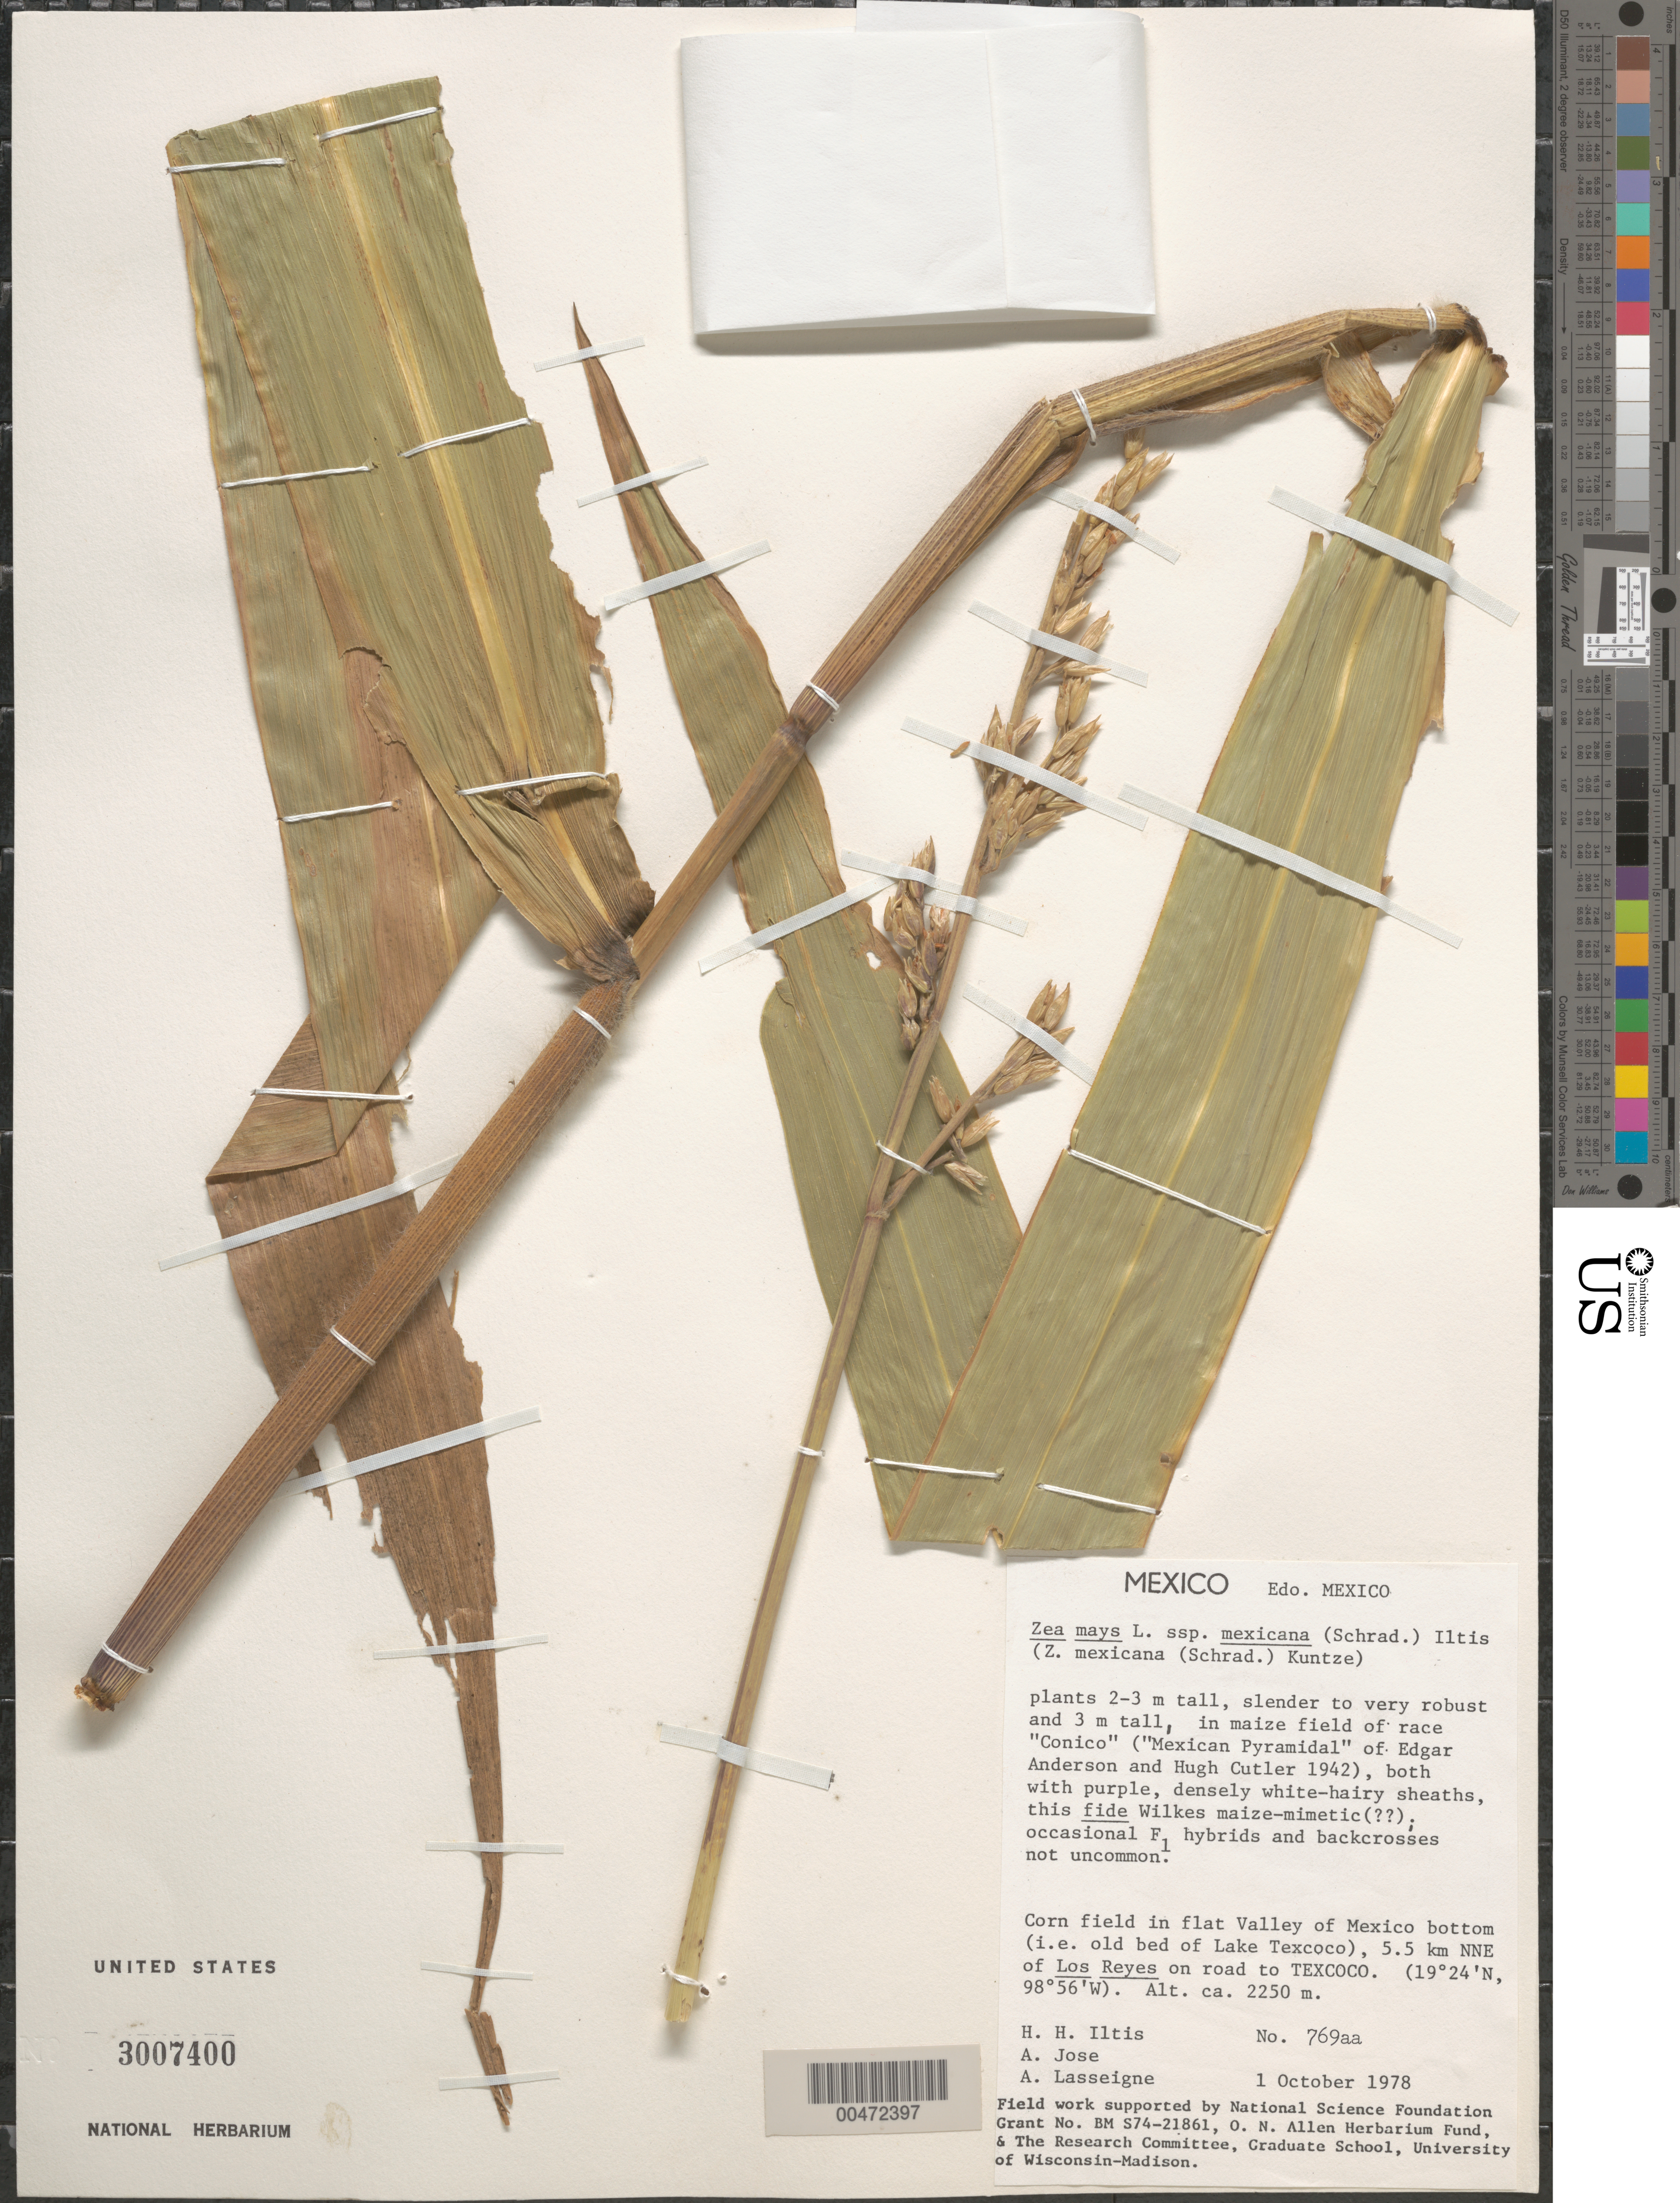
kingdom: Plantae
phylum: Tracheophyta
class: Liliopsida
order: Poales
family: Poaceae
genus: Zea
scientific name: Zea mays subsp. mexicana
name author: (Schrad.) Iltis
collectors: H. H. Iltis, A. Jose & A. Lasseigne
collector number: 769aa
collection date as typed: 1 Oct 1978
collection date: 1978-10-01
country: Mexico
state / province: México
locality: Valley of Mexico bottom (i.e. old bed of Lake Texcoco), 5.5 km NNE of Los Reyes on rd to Texcoco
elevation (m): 2250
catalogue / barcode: US 3007400